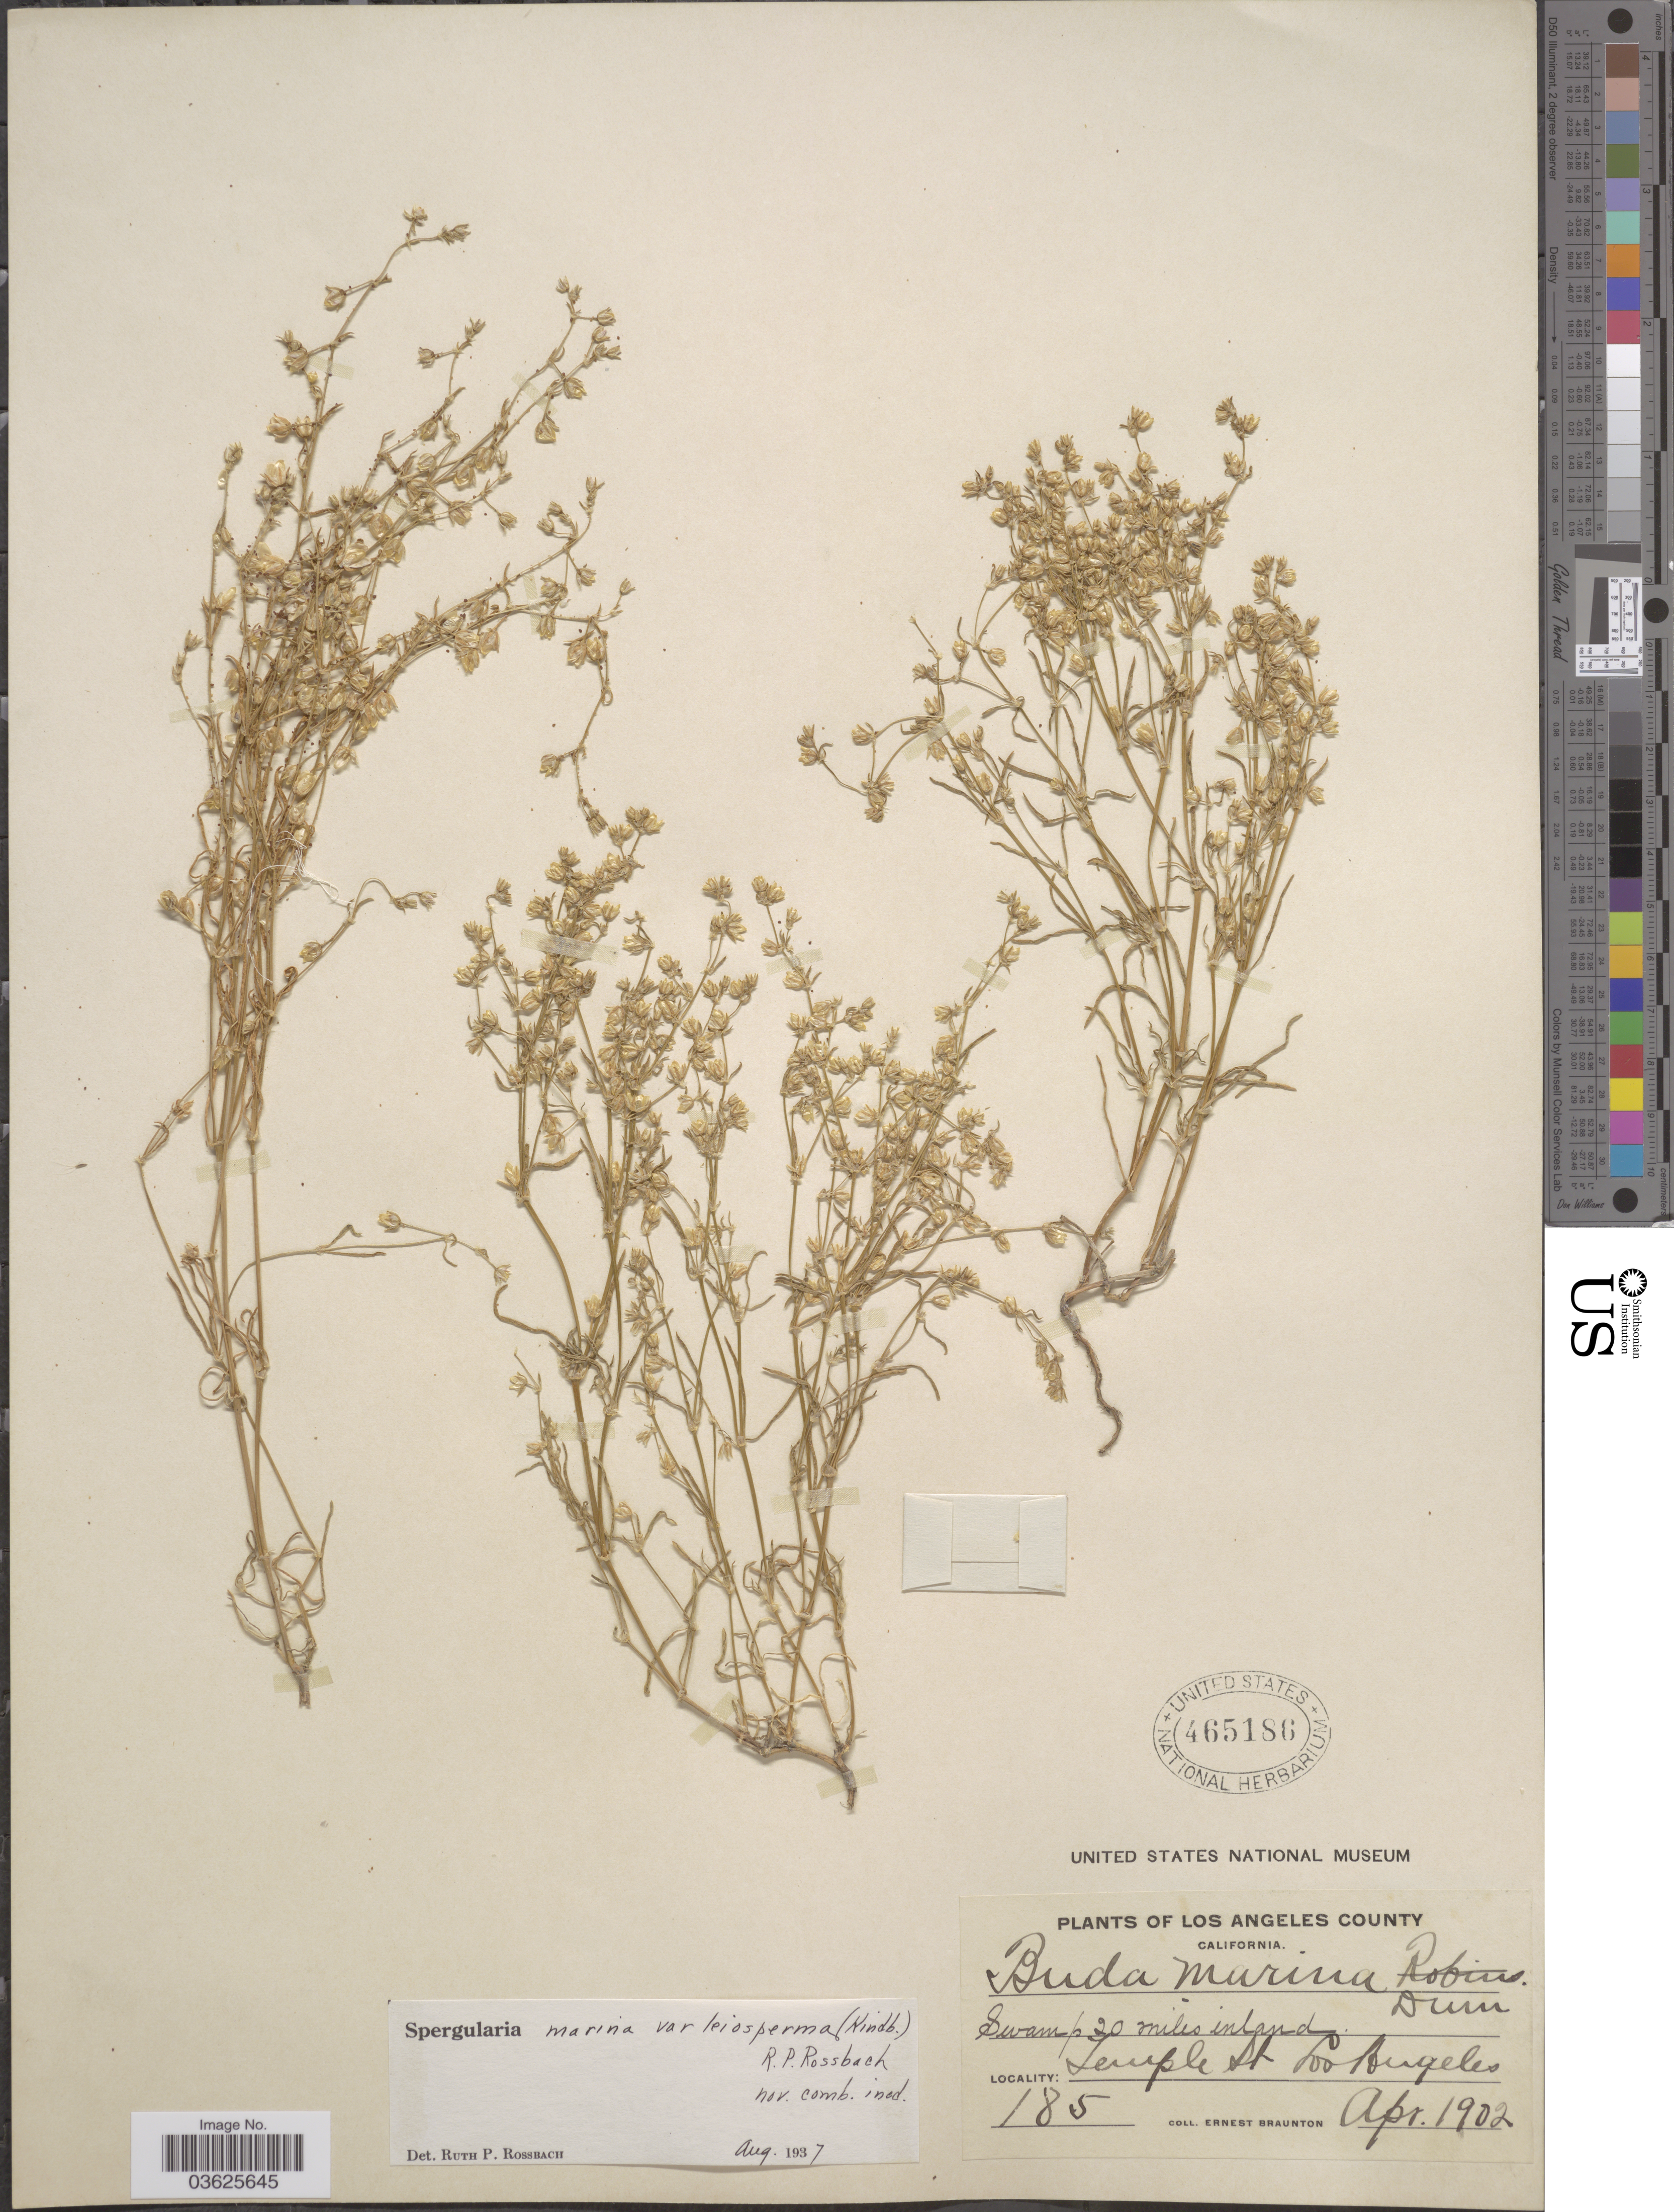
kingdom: Plantae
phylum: Tracheophyta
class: Magnoliopsida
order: Caryophyllales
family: Caryophyllaceae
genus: Spergularia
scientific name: Spergularia marina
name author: (L.) Griseb.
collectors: E. Braunton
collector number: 185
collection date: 1902-04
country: United States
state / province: California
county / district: Los Angeles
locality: Los Angeles County. Swamp 20 miles inland. Temple St Los Angeles.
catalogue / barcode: US 465186